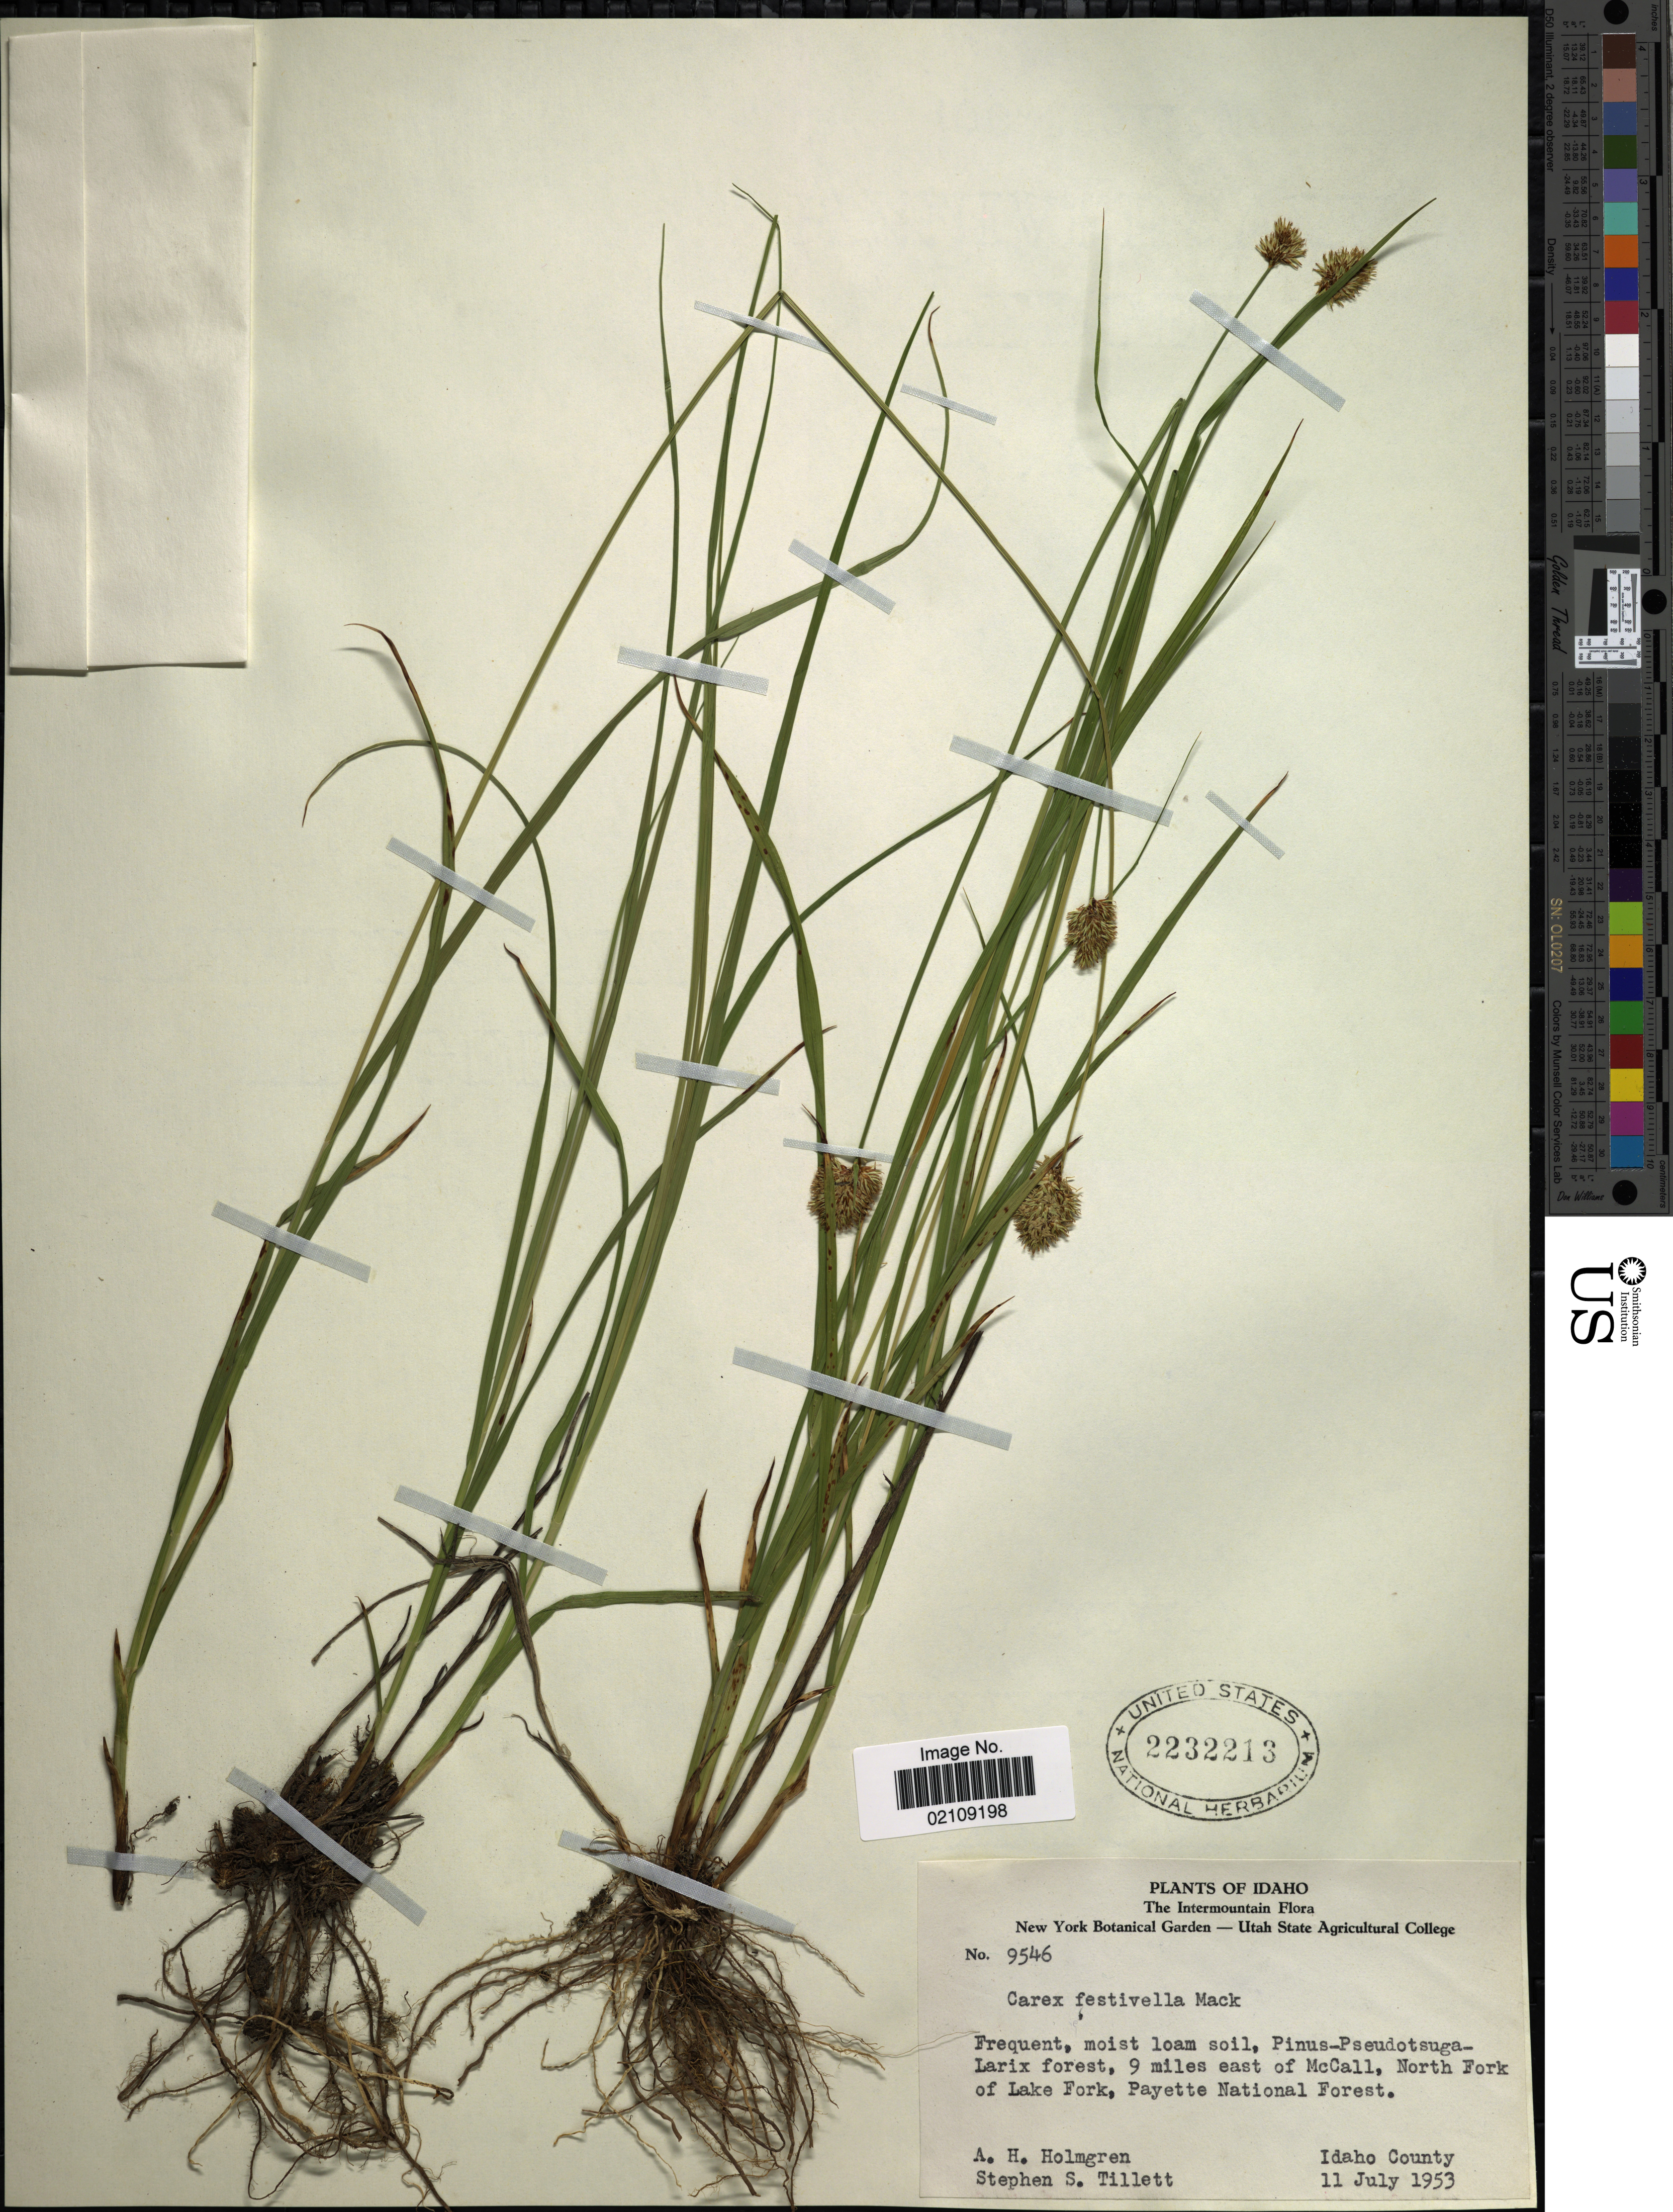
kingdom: Plantae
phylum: Tracheophyta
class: Liliopsida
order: Poales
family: Cyperaceae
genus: Carex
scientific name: Carex microptera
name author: Mack.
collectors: A. H. Holmgren & S. S. Tillett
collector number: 9546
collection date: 1953-07-11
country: United States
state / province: Idaho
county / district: Idaho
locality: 9 miles east of McCall, North Fork of Lake Fork, Payette National Forest, Intermountain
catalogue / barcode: US 2232213